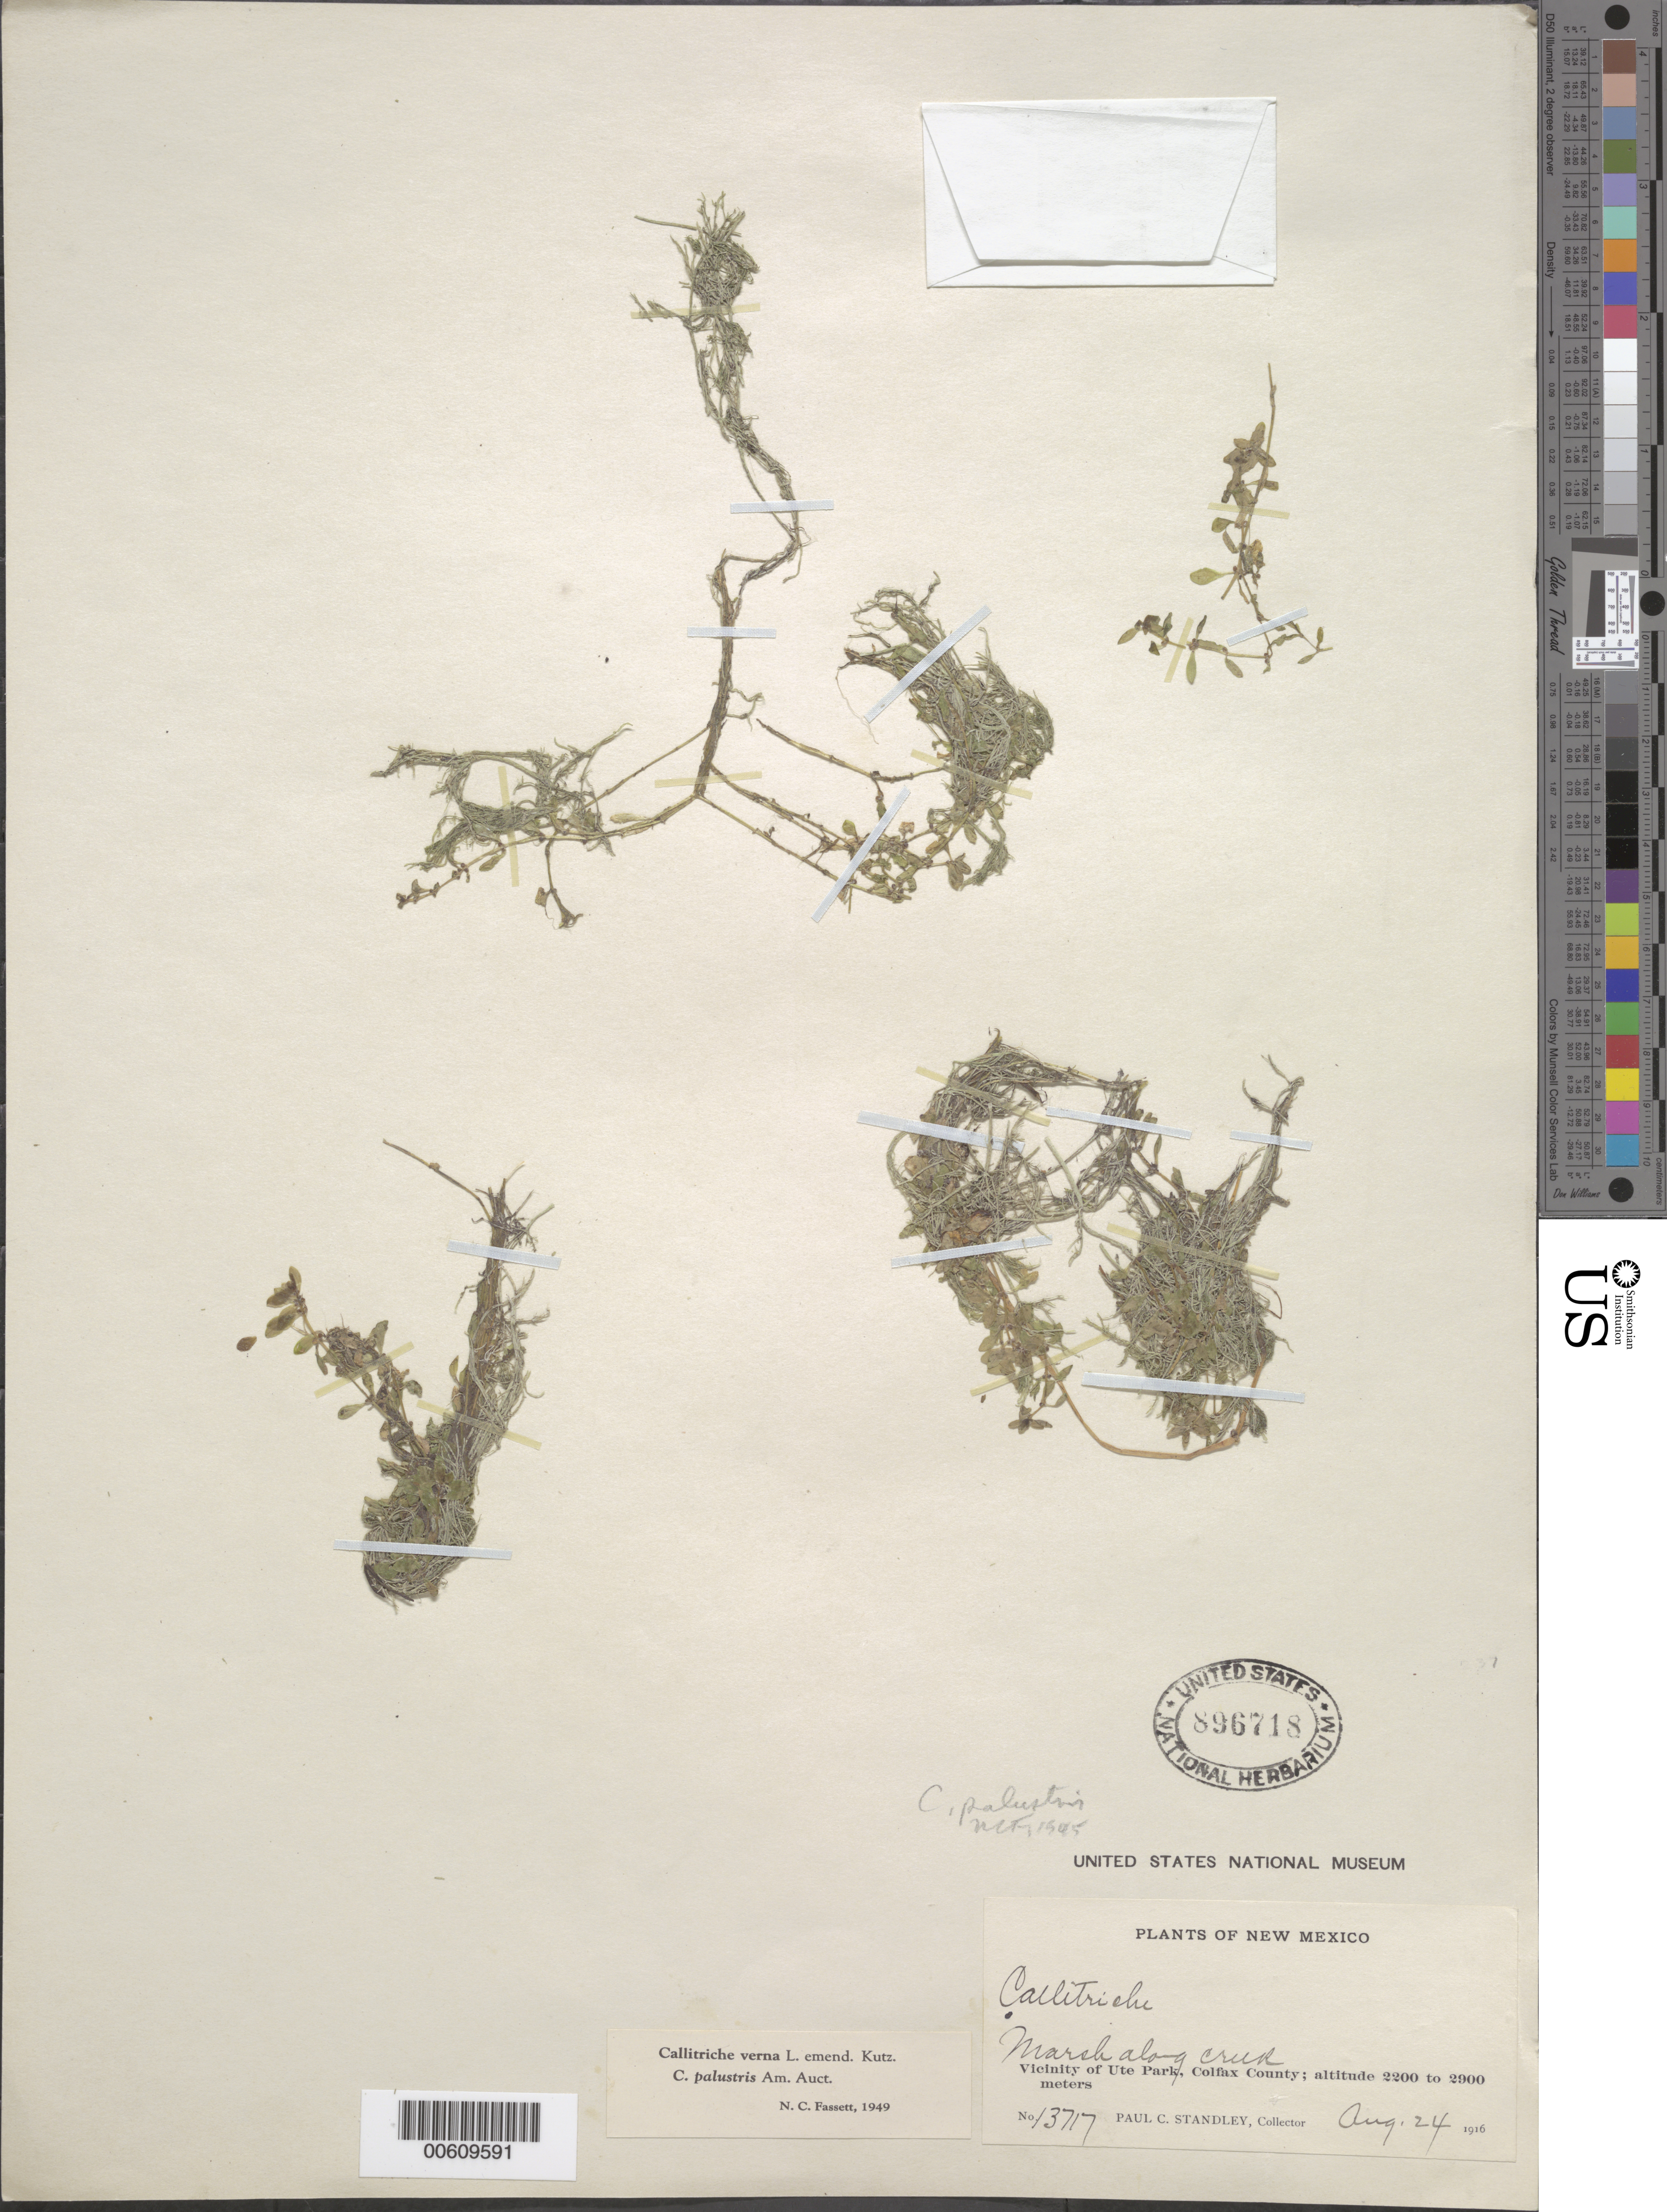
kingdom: Plantae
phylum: Tracheophyta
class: Magnoliopsida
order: Lamiales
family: Plantaginaceae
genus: Callitriche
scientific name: Callitriche verna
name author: L.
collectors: P. C. Standley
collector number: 13717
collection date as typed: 24 Aug 1916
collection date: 1916-08-24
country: United States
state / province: New Mexico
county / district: Colfax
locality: Ute Park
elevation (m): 671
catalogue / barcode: US 896718